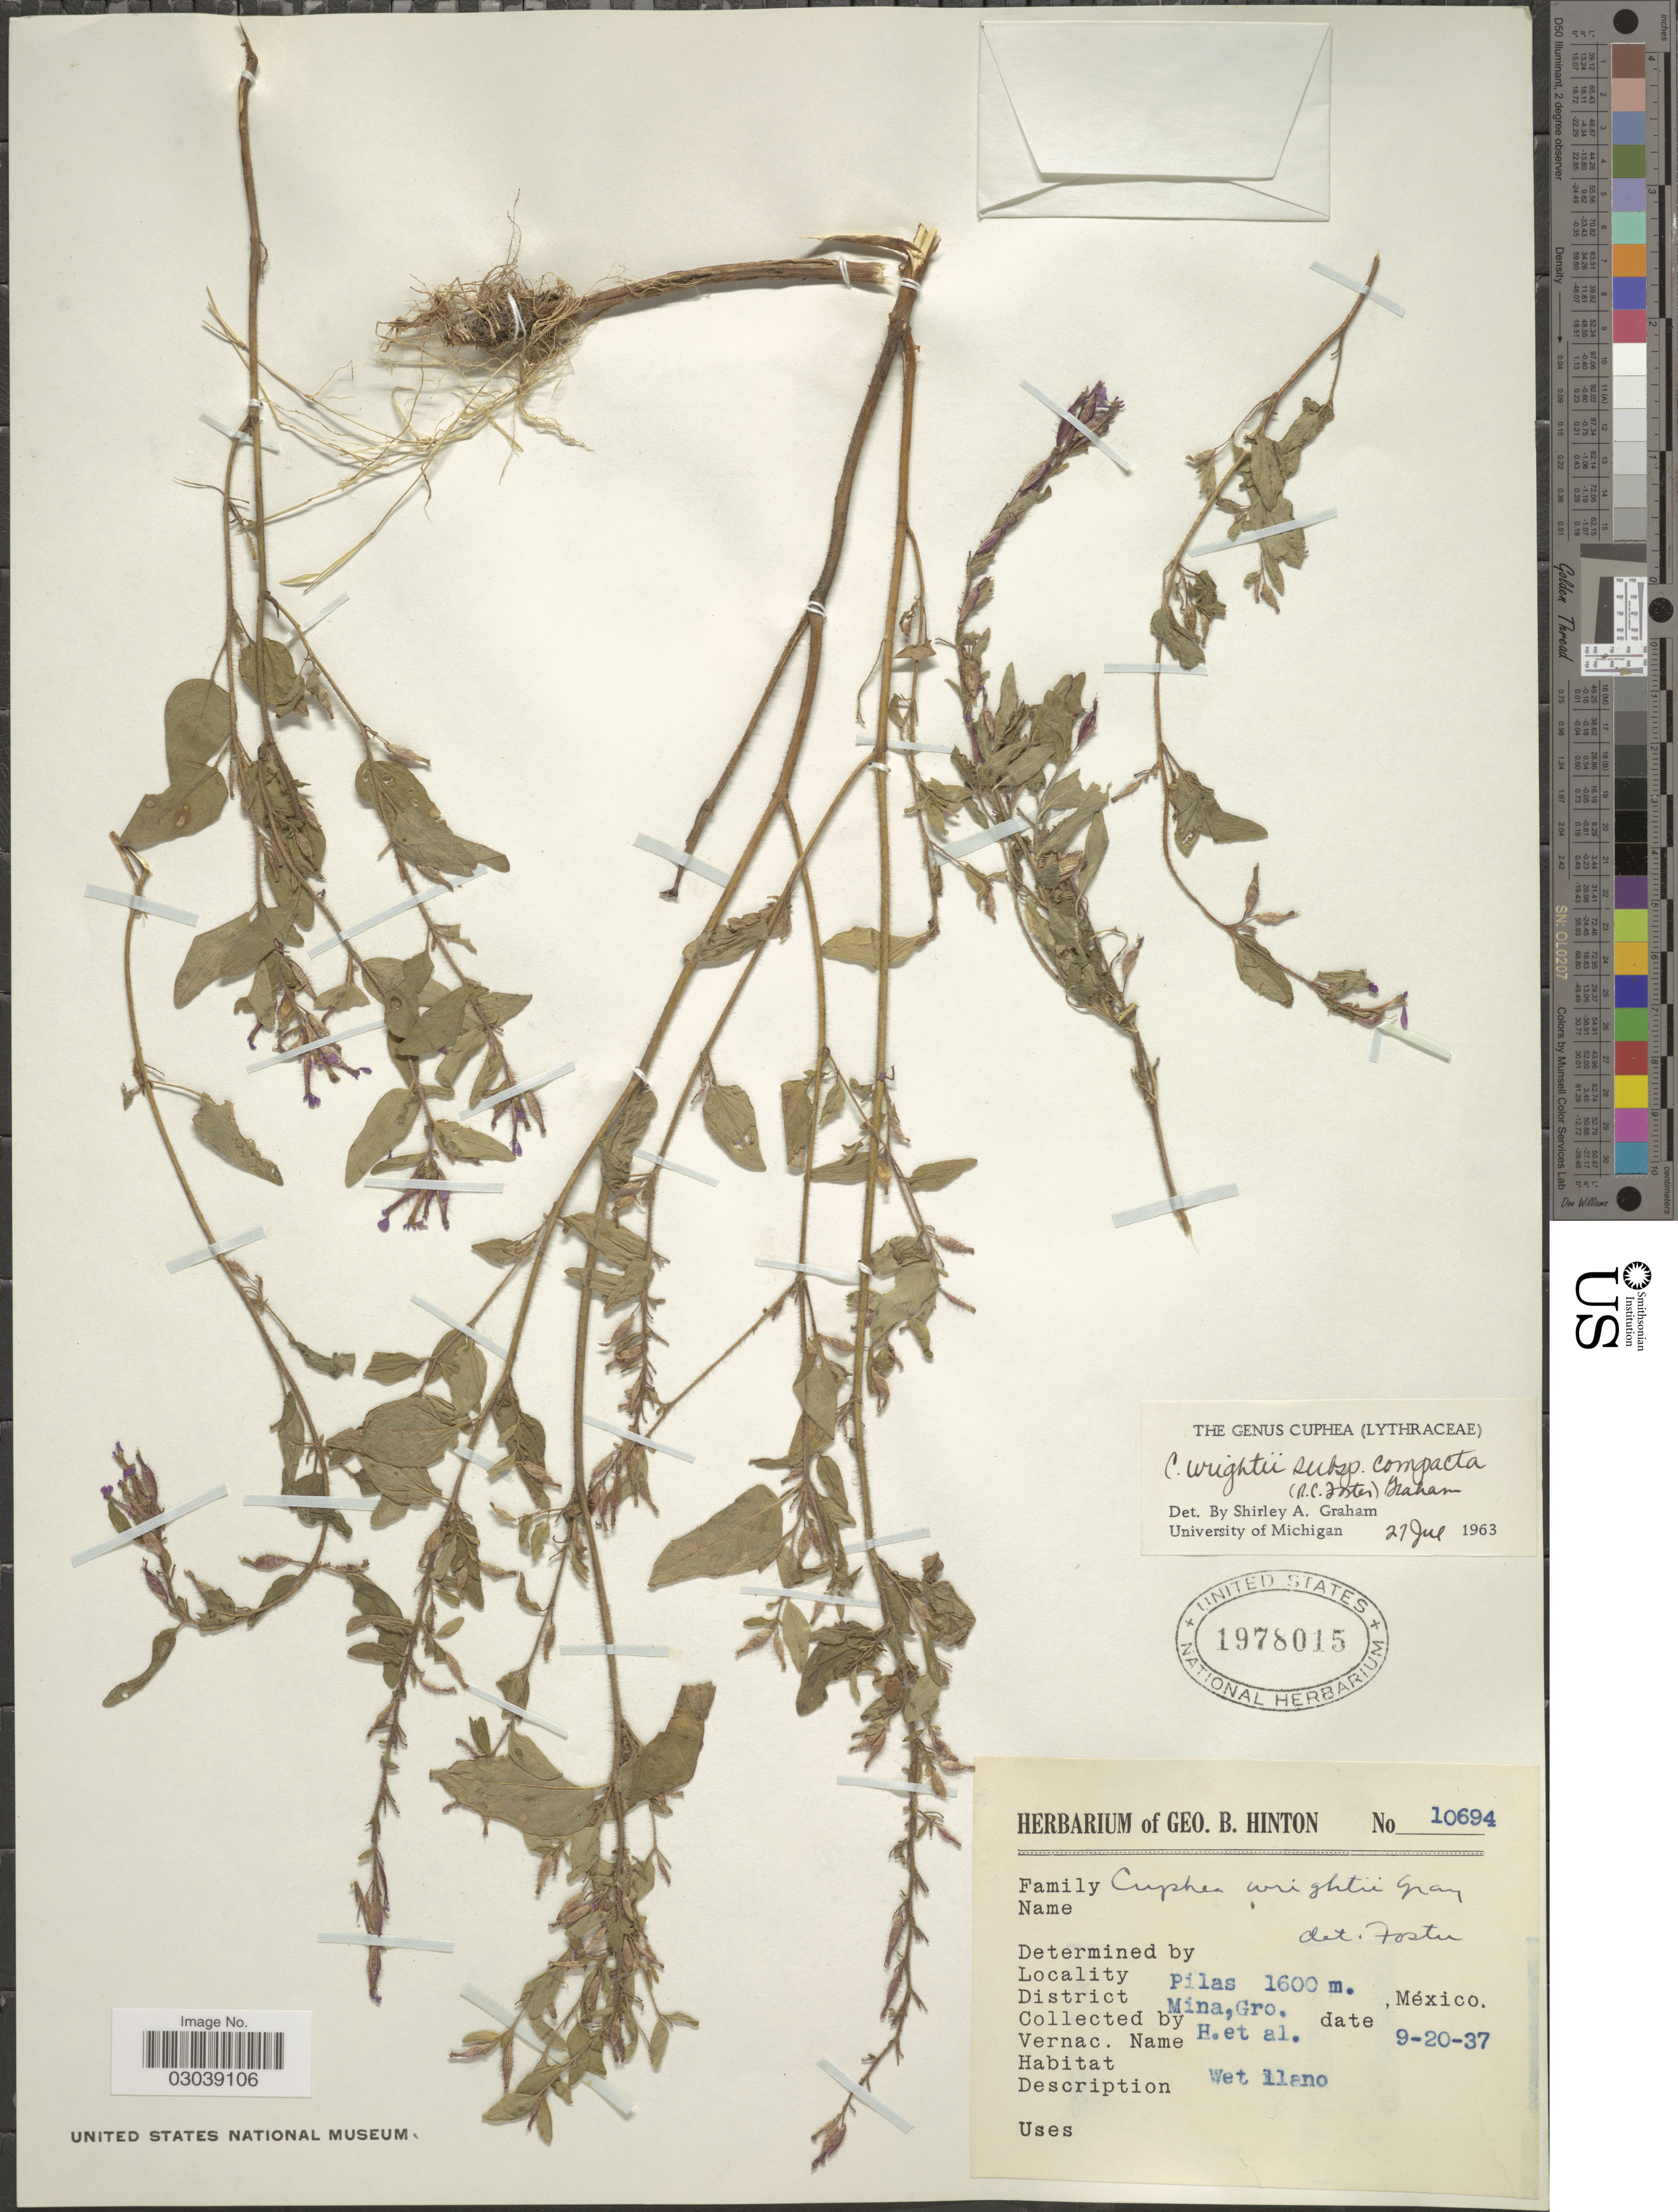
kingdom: Plantae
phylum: Tracheophyta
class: Magnoliopsida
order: Myrtales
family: Lythraceae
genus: Cuphea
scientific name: Cuphea wrightii subsp. compacta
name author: R.C. Foster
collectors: G. B. Hinton & et al.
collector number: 10694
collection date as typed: Transcribed d/m/y: 20/9/37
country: Mexico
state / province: Guerrero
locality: Pilas. District Mina.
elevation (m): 1600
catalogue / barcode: US 1978015